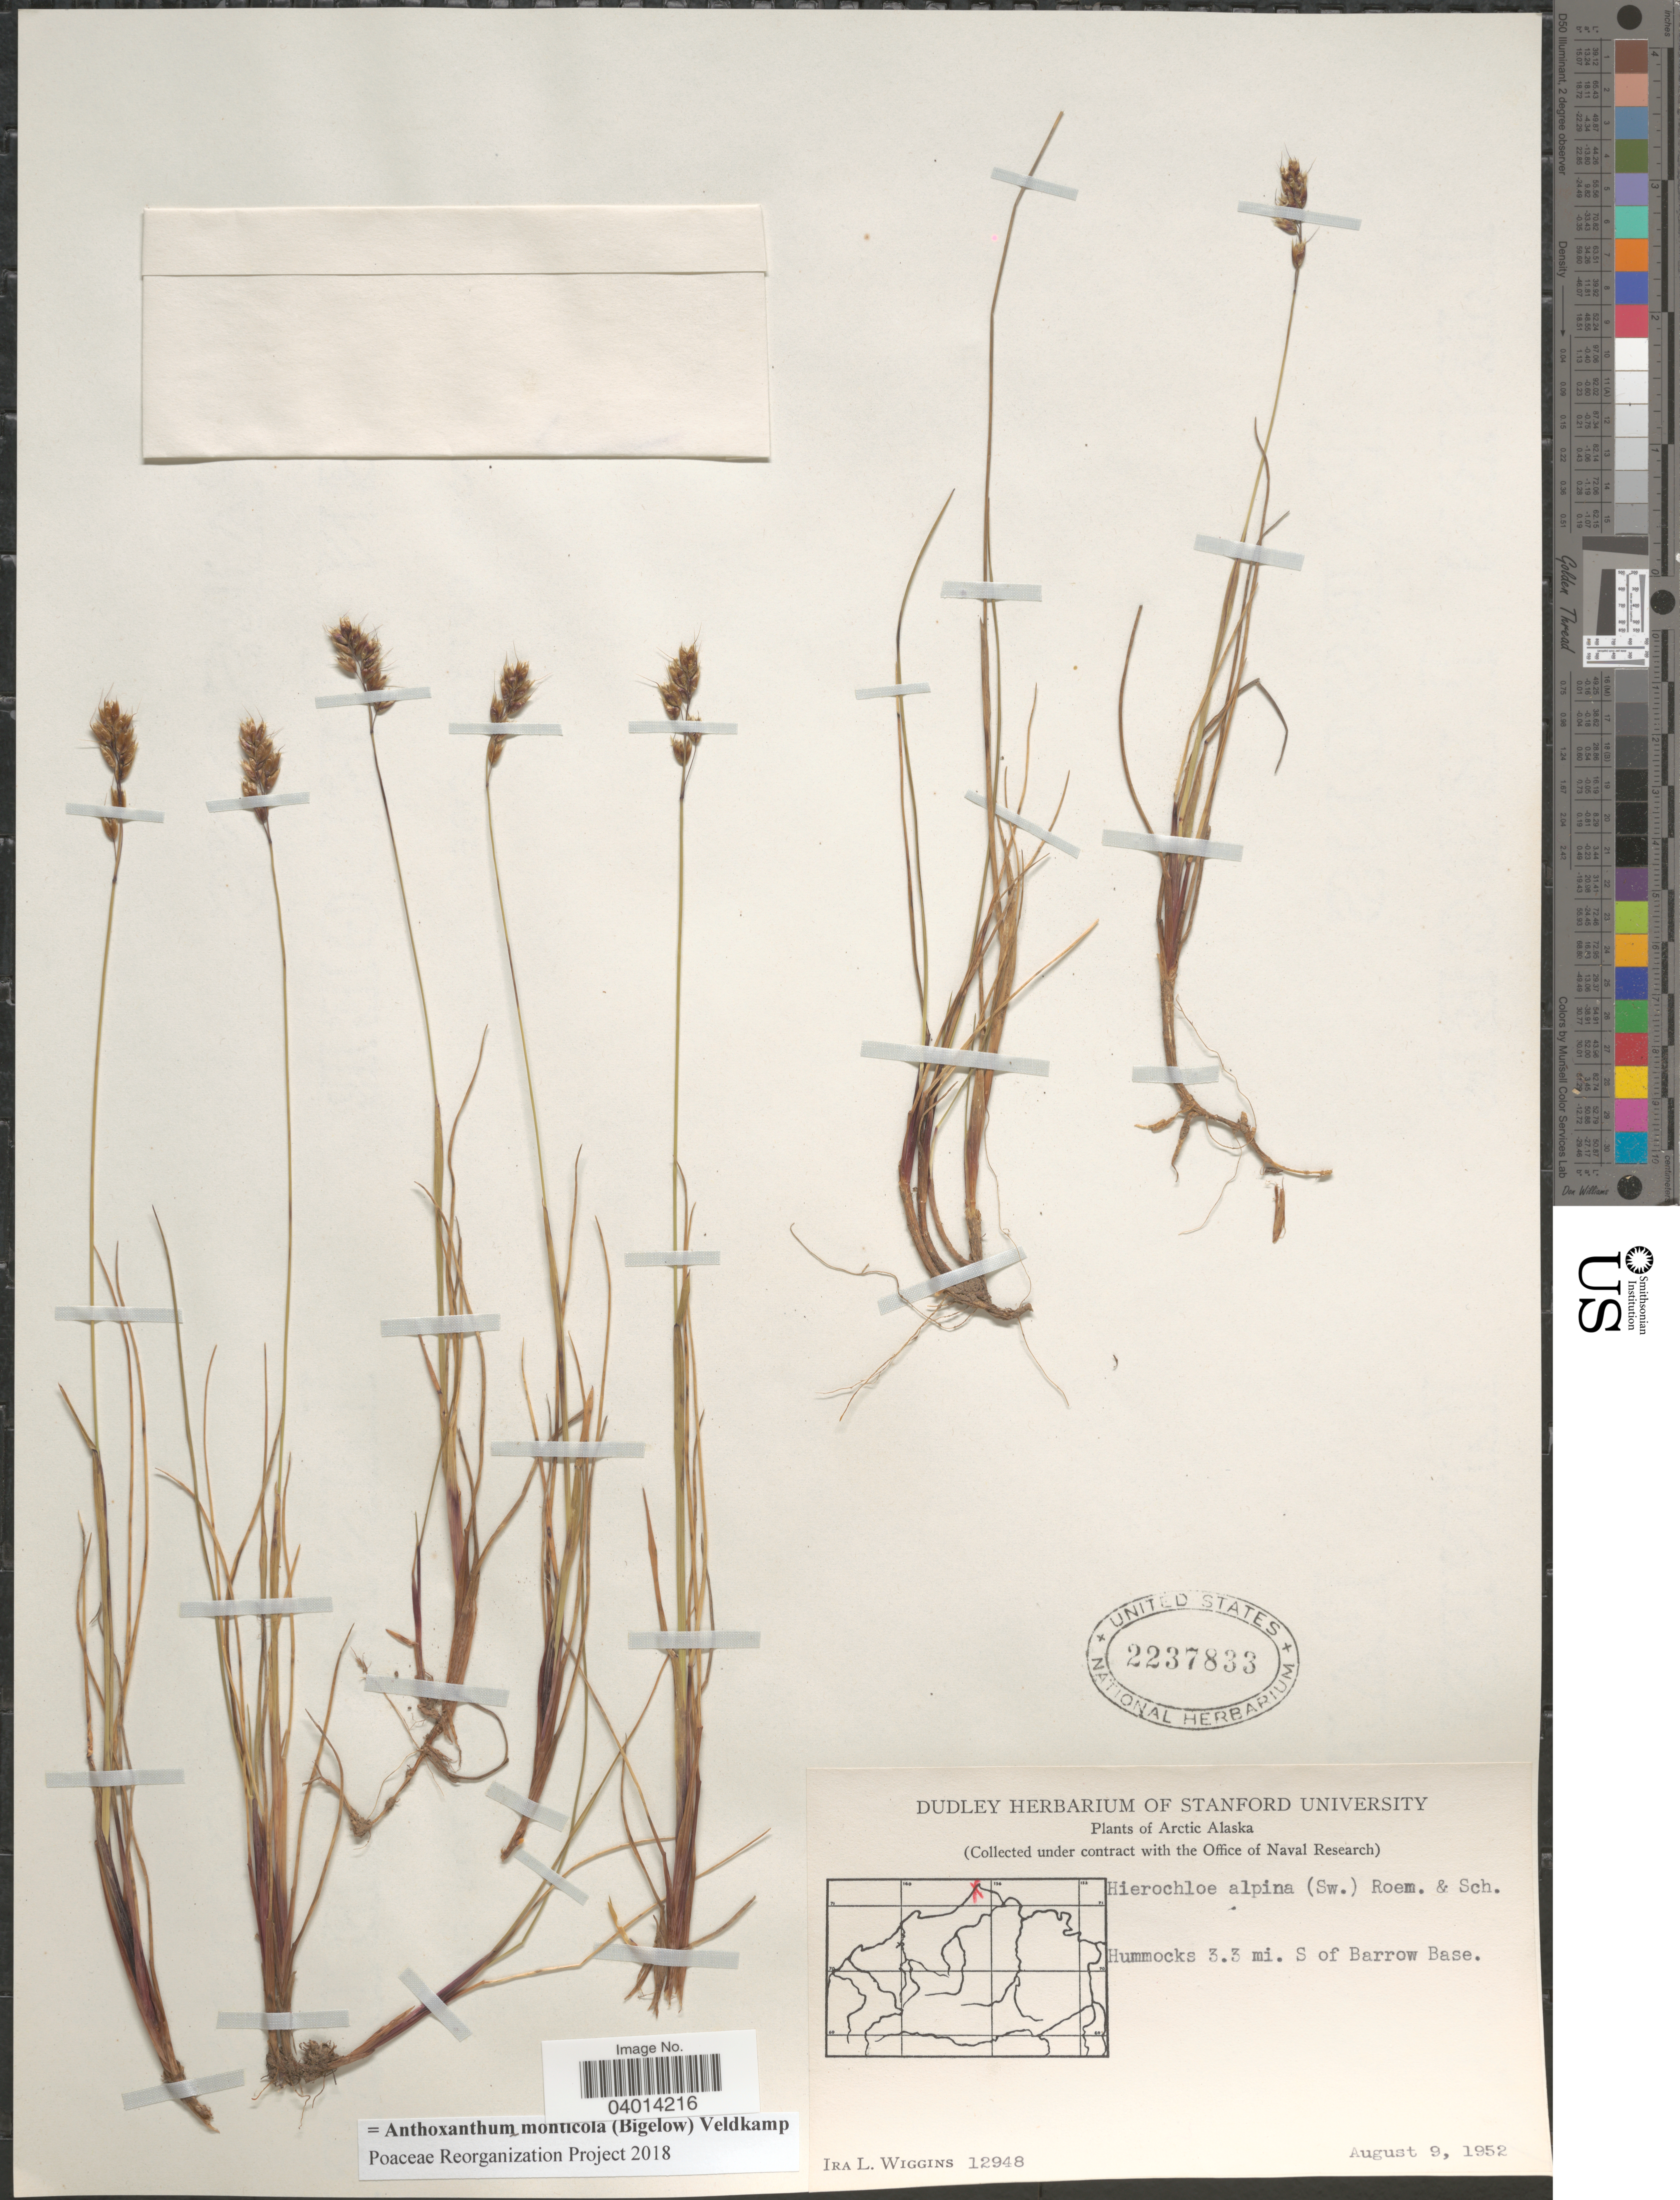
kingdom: Plantae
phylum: Tracheophyta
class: Liliopsida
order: Poales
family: Poaceae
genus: Anthoxanthum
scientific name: Anthoxanthum monticola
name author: (Bigelow) Veldkamp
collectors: I. L. Wiggins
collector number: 12948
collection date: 1952-08-09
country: United States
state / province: Alaska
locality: Arctic Alaska. Hummocks 3.3 mi. S of Barrow Base.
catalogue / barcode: US 2237833